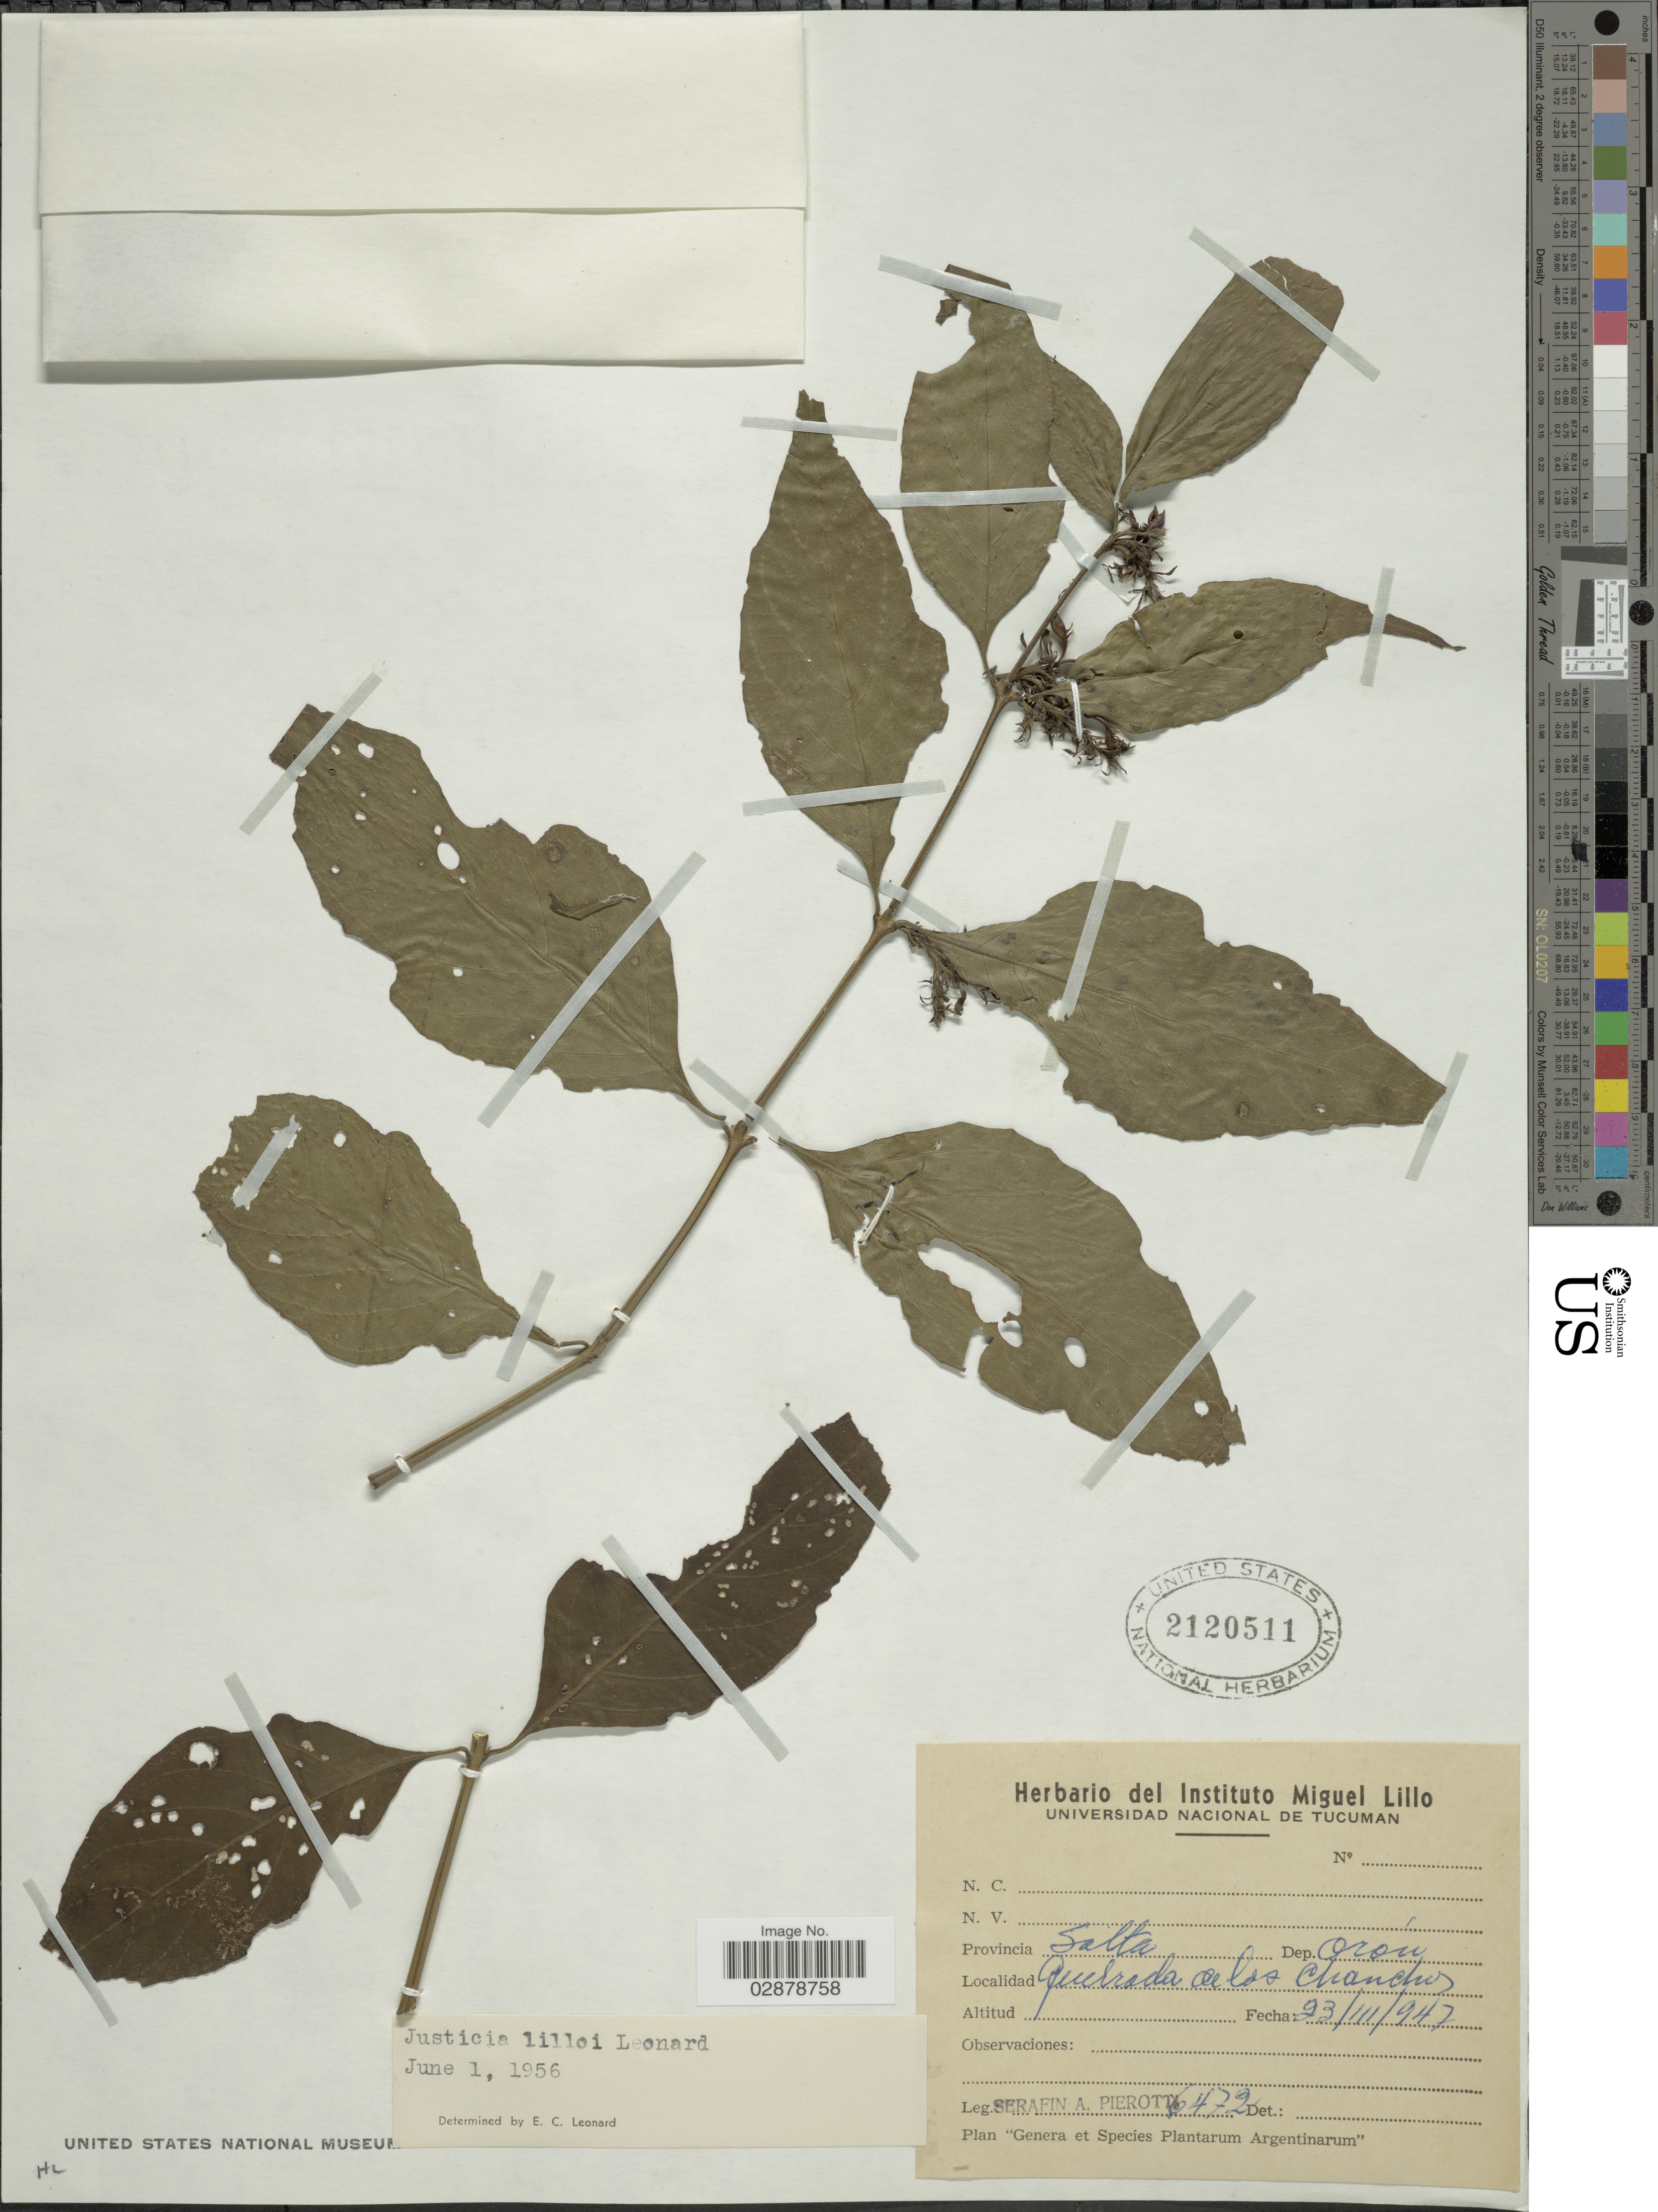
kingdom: Plantae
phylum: Tracheophyta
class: Magnoliopsida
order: Lamiales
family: Acanthaceae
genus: Justicia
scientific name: Justicia corumbensis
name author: (Lindau) Wassh. & C. Ezcurra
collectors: S. A. Pierotti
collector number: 6472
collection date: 1947-03-23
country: Argentina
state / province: Salta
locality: Dep. Orán. Quebrada de los Chanchos.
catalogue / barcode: US 2120511